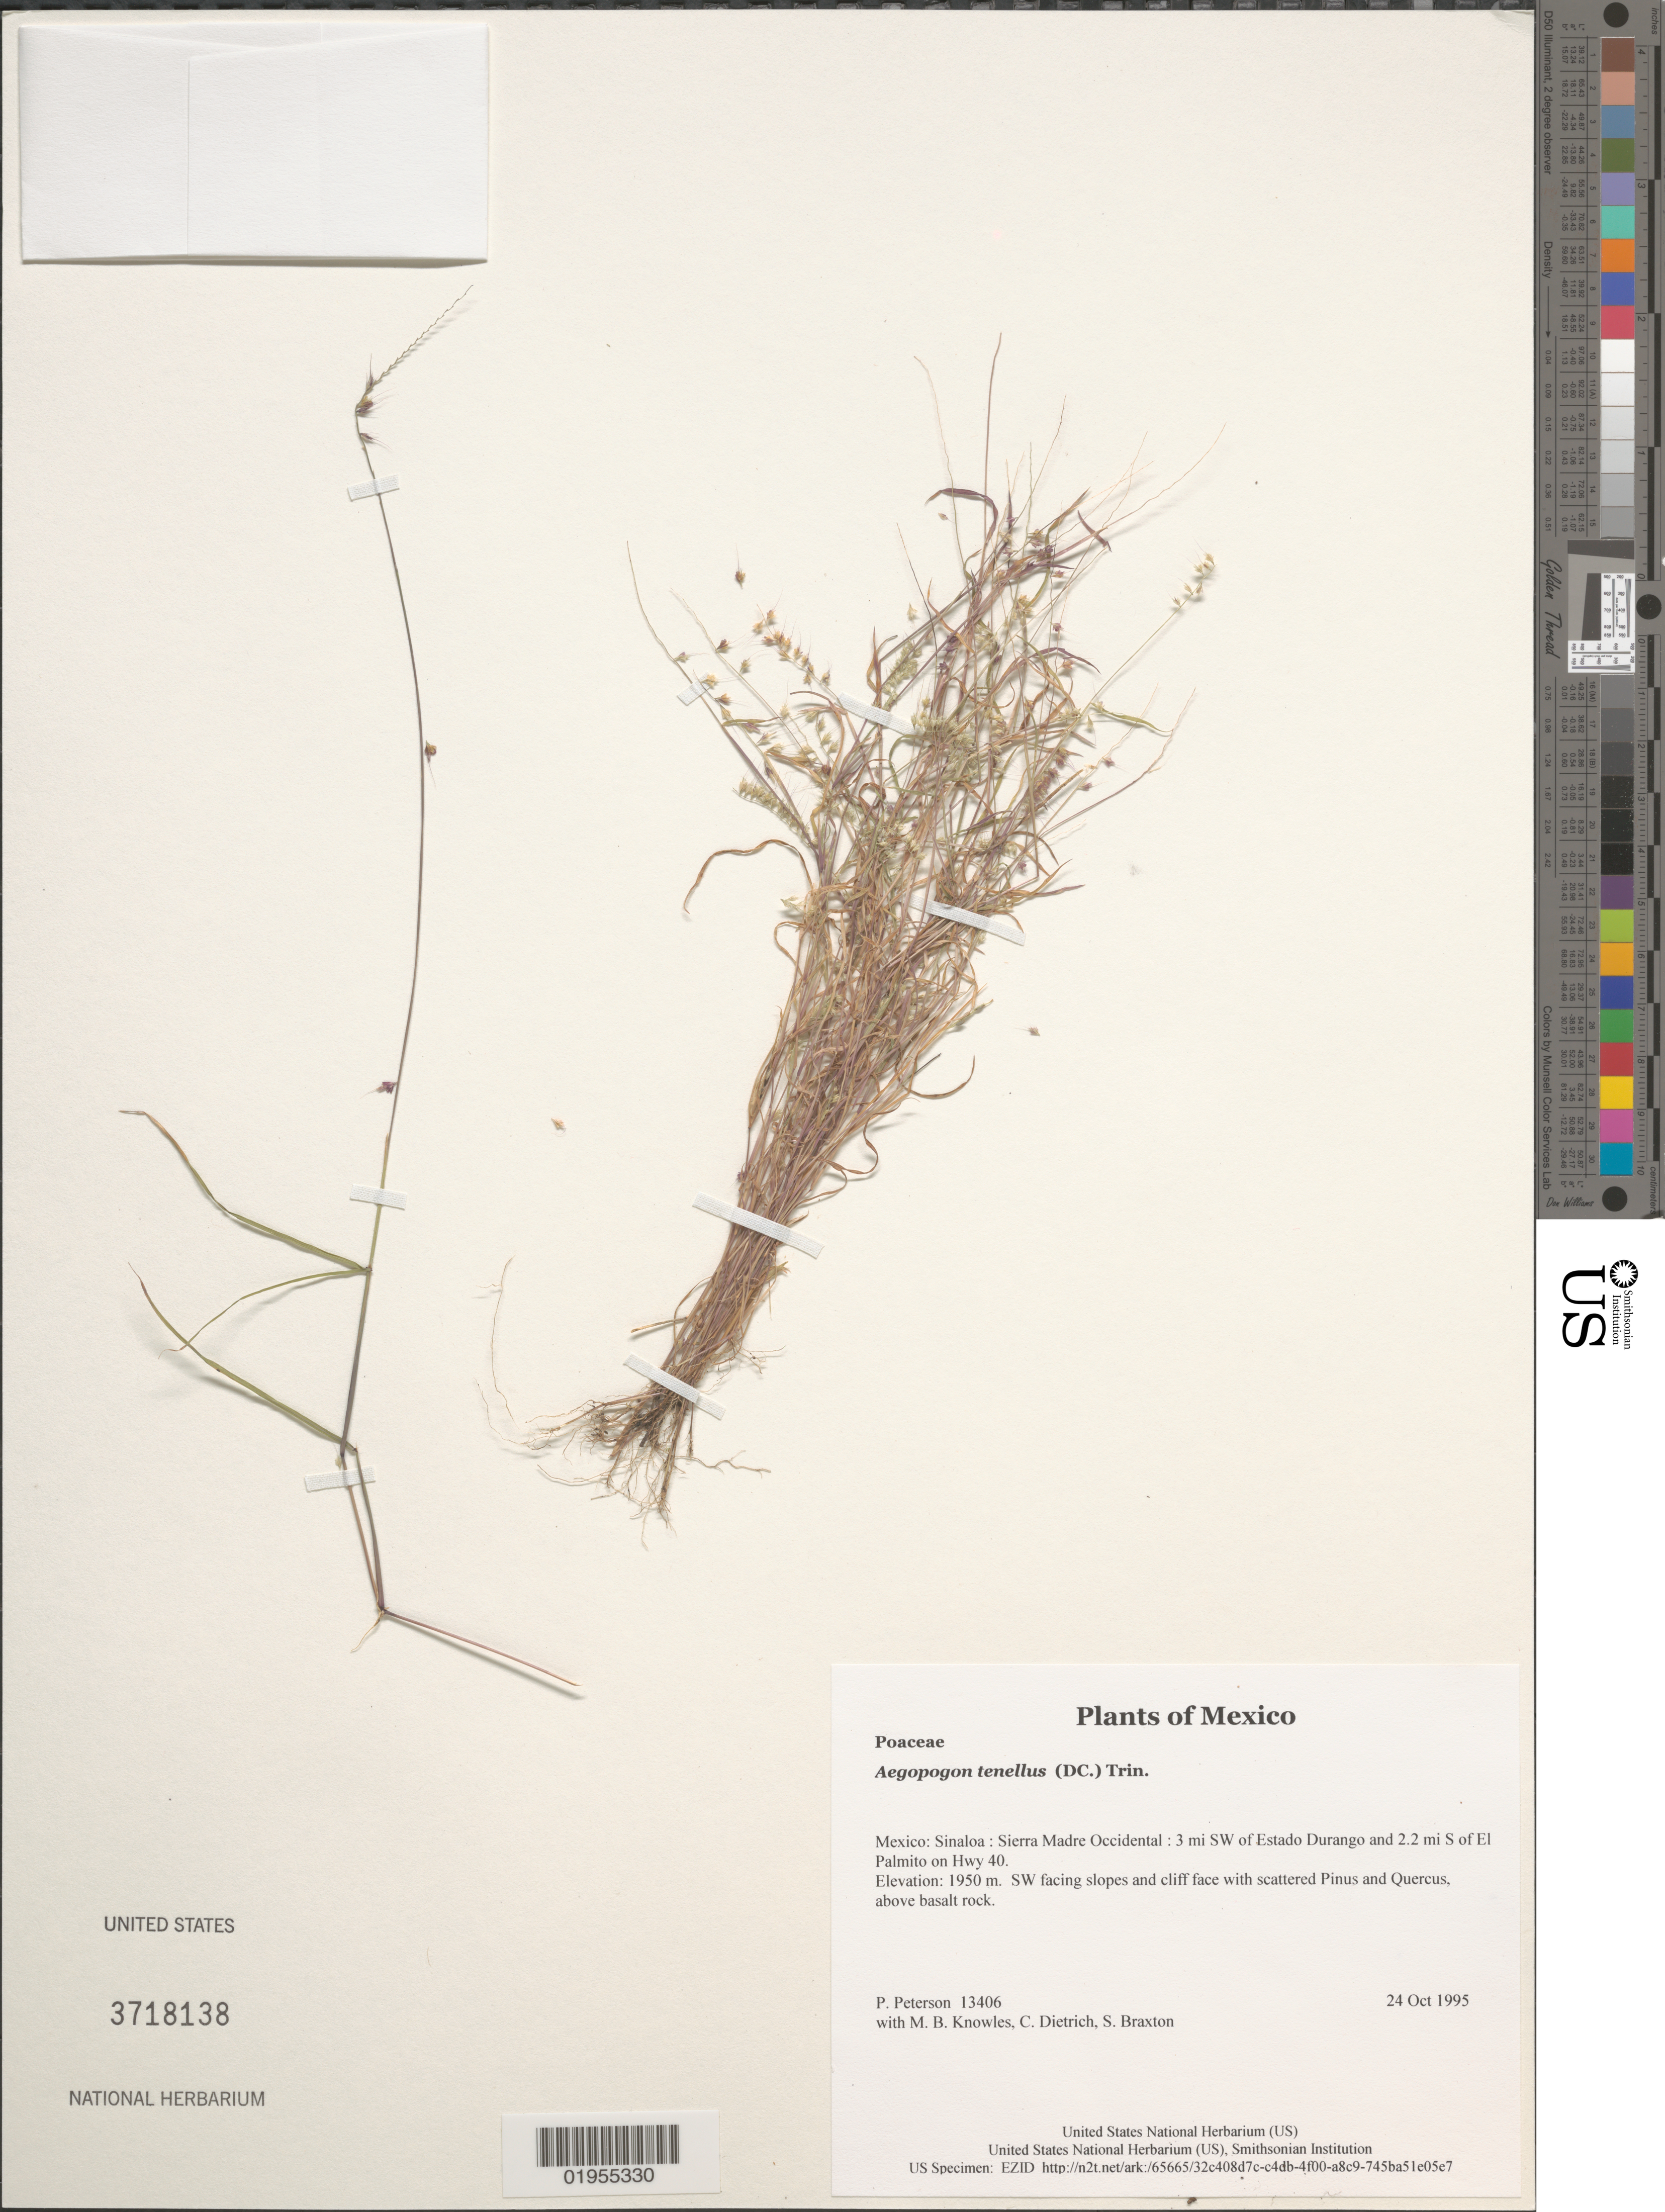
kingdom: Plantae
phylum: Tracheophyta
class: Liliopsida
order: Poales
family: Poaceae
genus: Aegopogon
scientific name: Aegopogon tenellus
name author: (DC.) Trin.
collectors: P. M. Peterson, M. B. Knowles, C. Dietrich & S. Braxton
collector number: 13406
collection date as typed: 24 Oct 1995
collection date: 1995-10-24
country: Mexico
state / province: Sinaloa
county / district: Sierra Madre Occidental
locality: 3 mi SW of Estado Durango and 2.2 mi S of El Palmito on Hwy 40.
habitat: SW facing slopes and cliff face with scattered Pinus and Quercus, above basalt rock.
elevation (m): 1950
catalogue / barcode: US 3718138